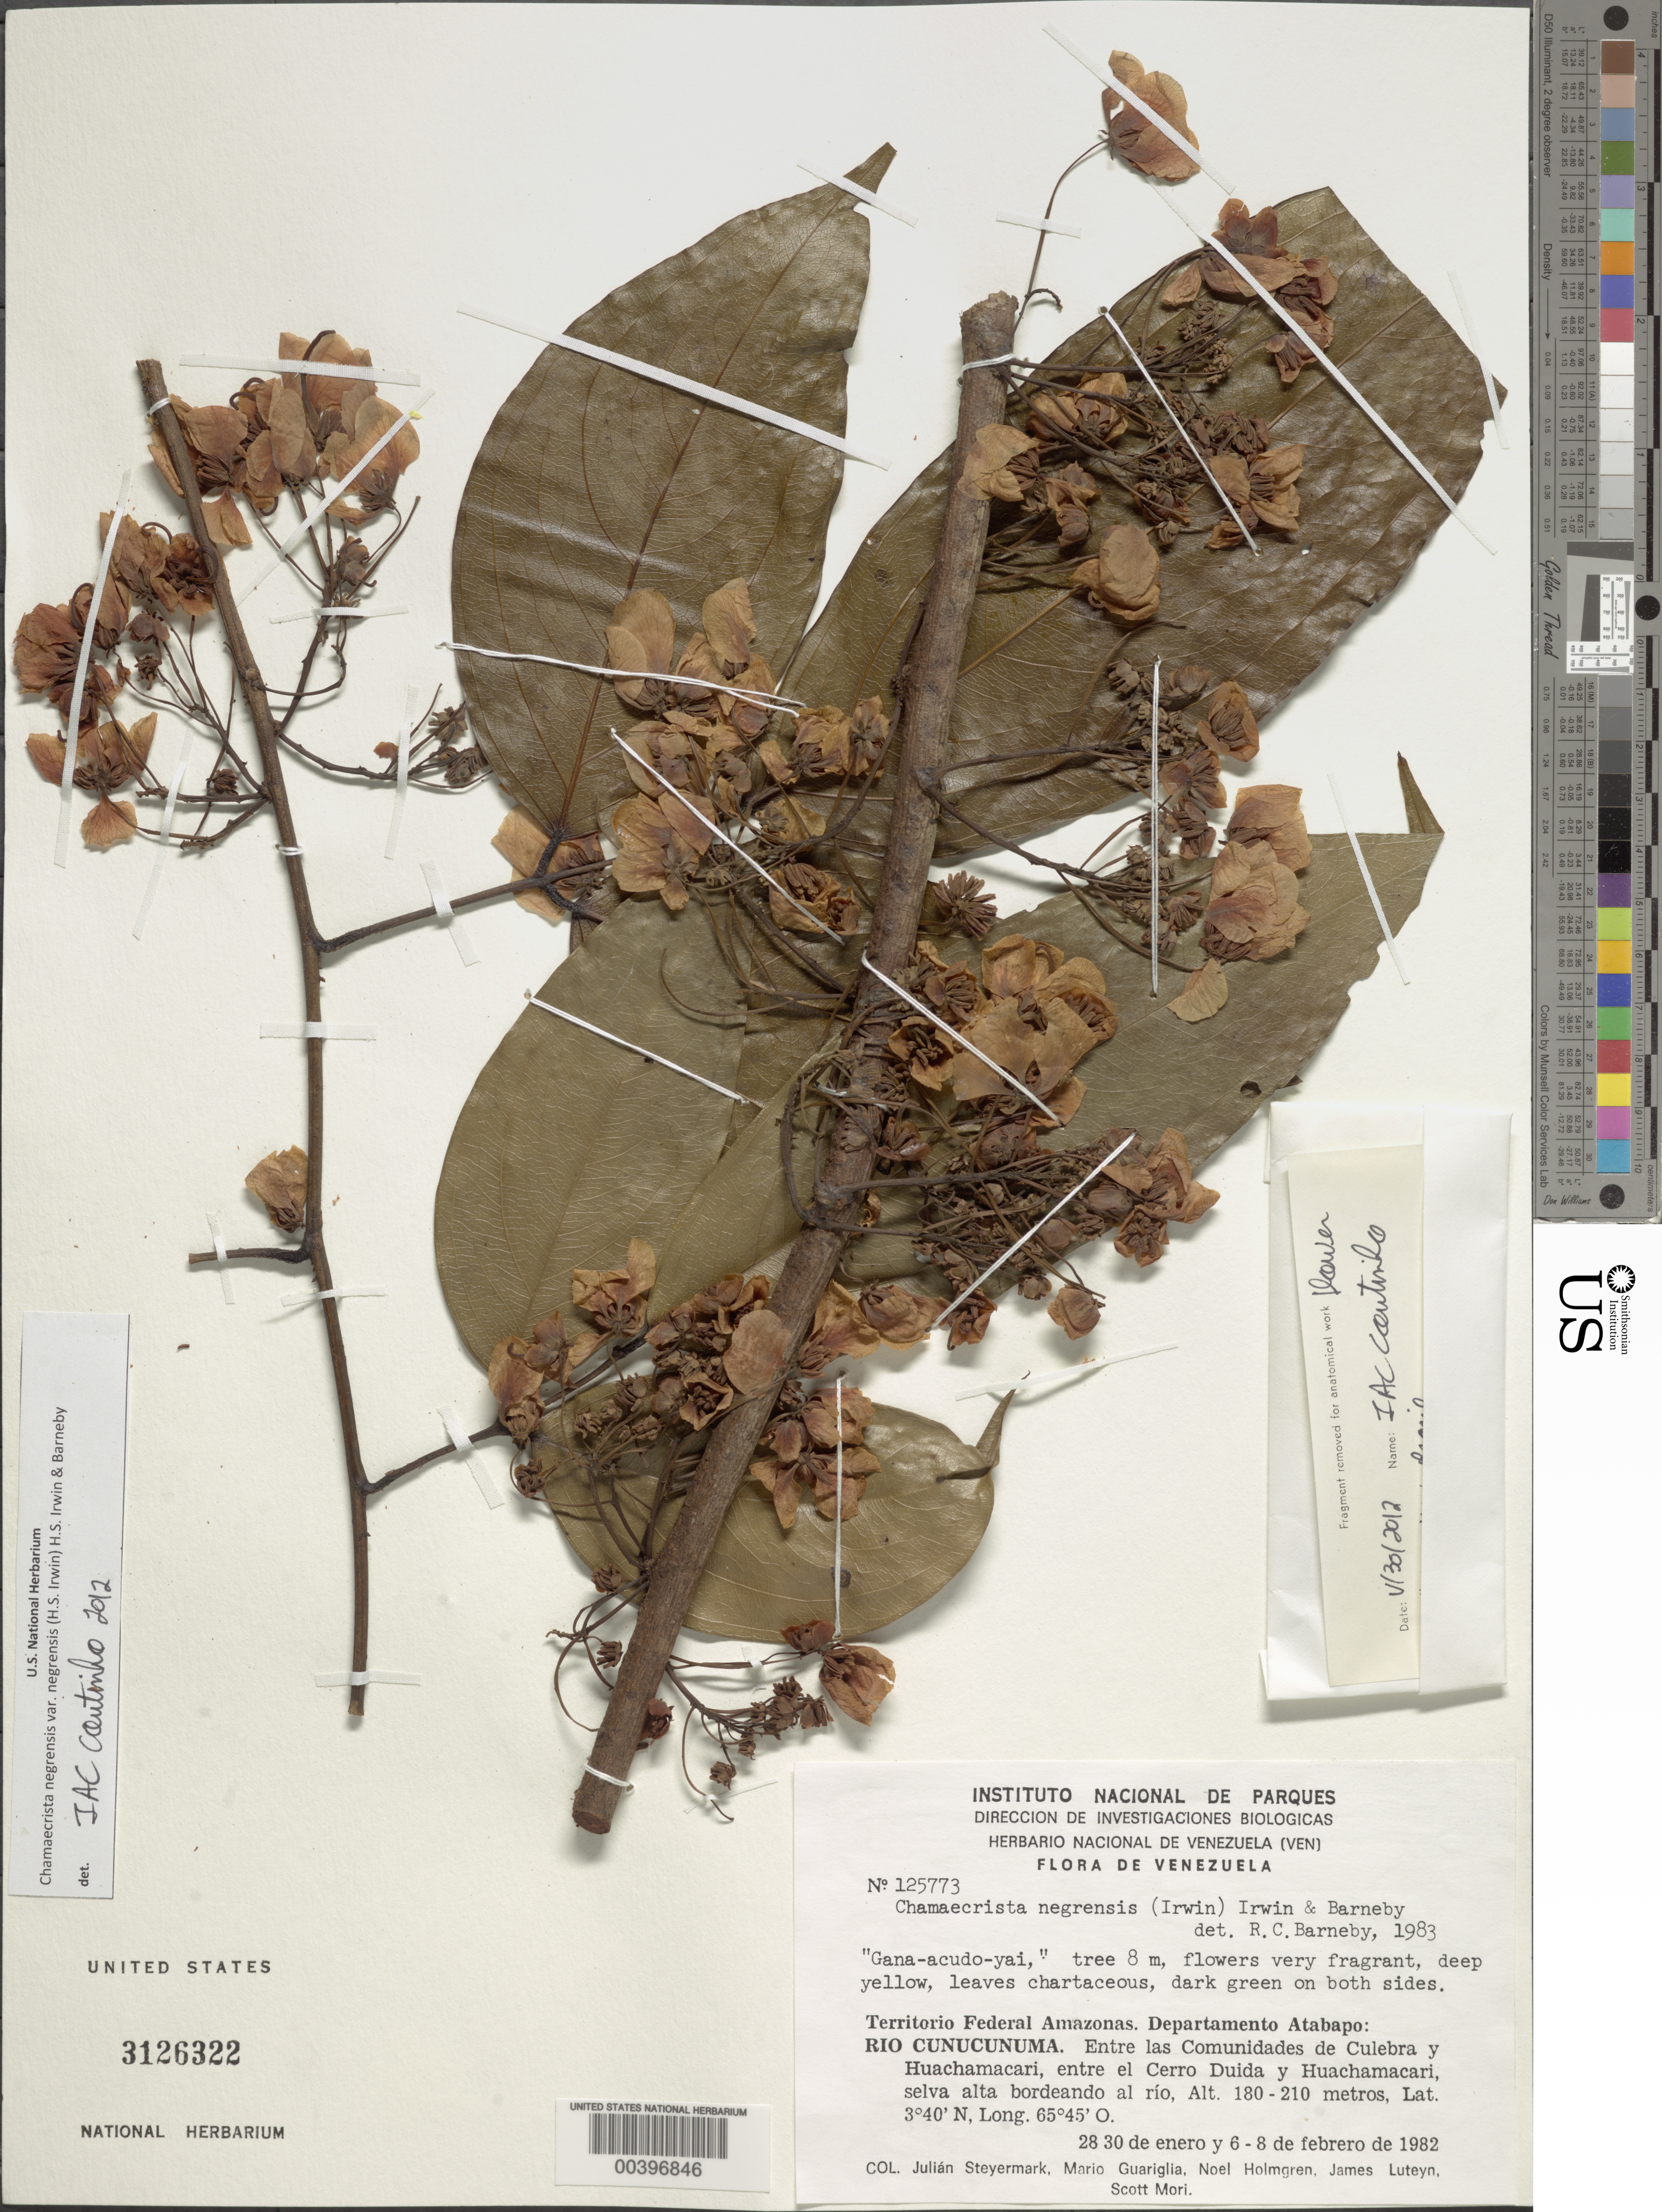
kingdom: Plantae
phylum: Tracheophyta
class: Magnoliopsida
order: Fabales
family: Fabaceae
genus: Chamaecrista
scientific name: Chamaecrista negrensis var. negrensis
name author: (H.S. Irwin) H.S. Irwin & Barneby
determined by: Coutinho, I. A. C.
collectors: J. Steyermark, M. Guariglia P., N. H. Holmgren, J. L. Luteyn & S. Mori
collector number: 125773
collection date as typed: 28 Jan 1982 to 08 Feb 1982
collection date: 1982-01-28/1982-02-08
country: Venezuela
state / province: Amazonas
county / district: Atabapo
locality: Entre las comunidades de Culebra y Huachamacari, entre el Cerro Duida y Huachamacari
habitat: Seva alta bordeando al rio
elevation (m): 180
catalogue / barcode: US 3126322